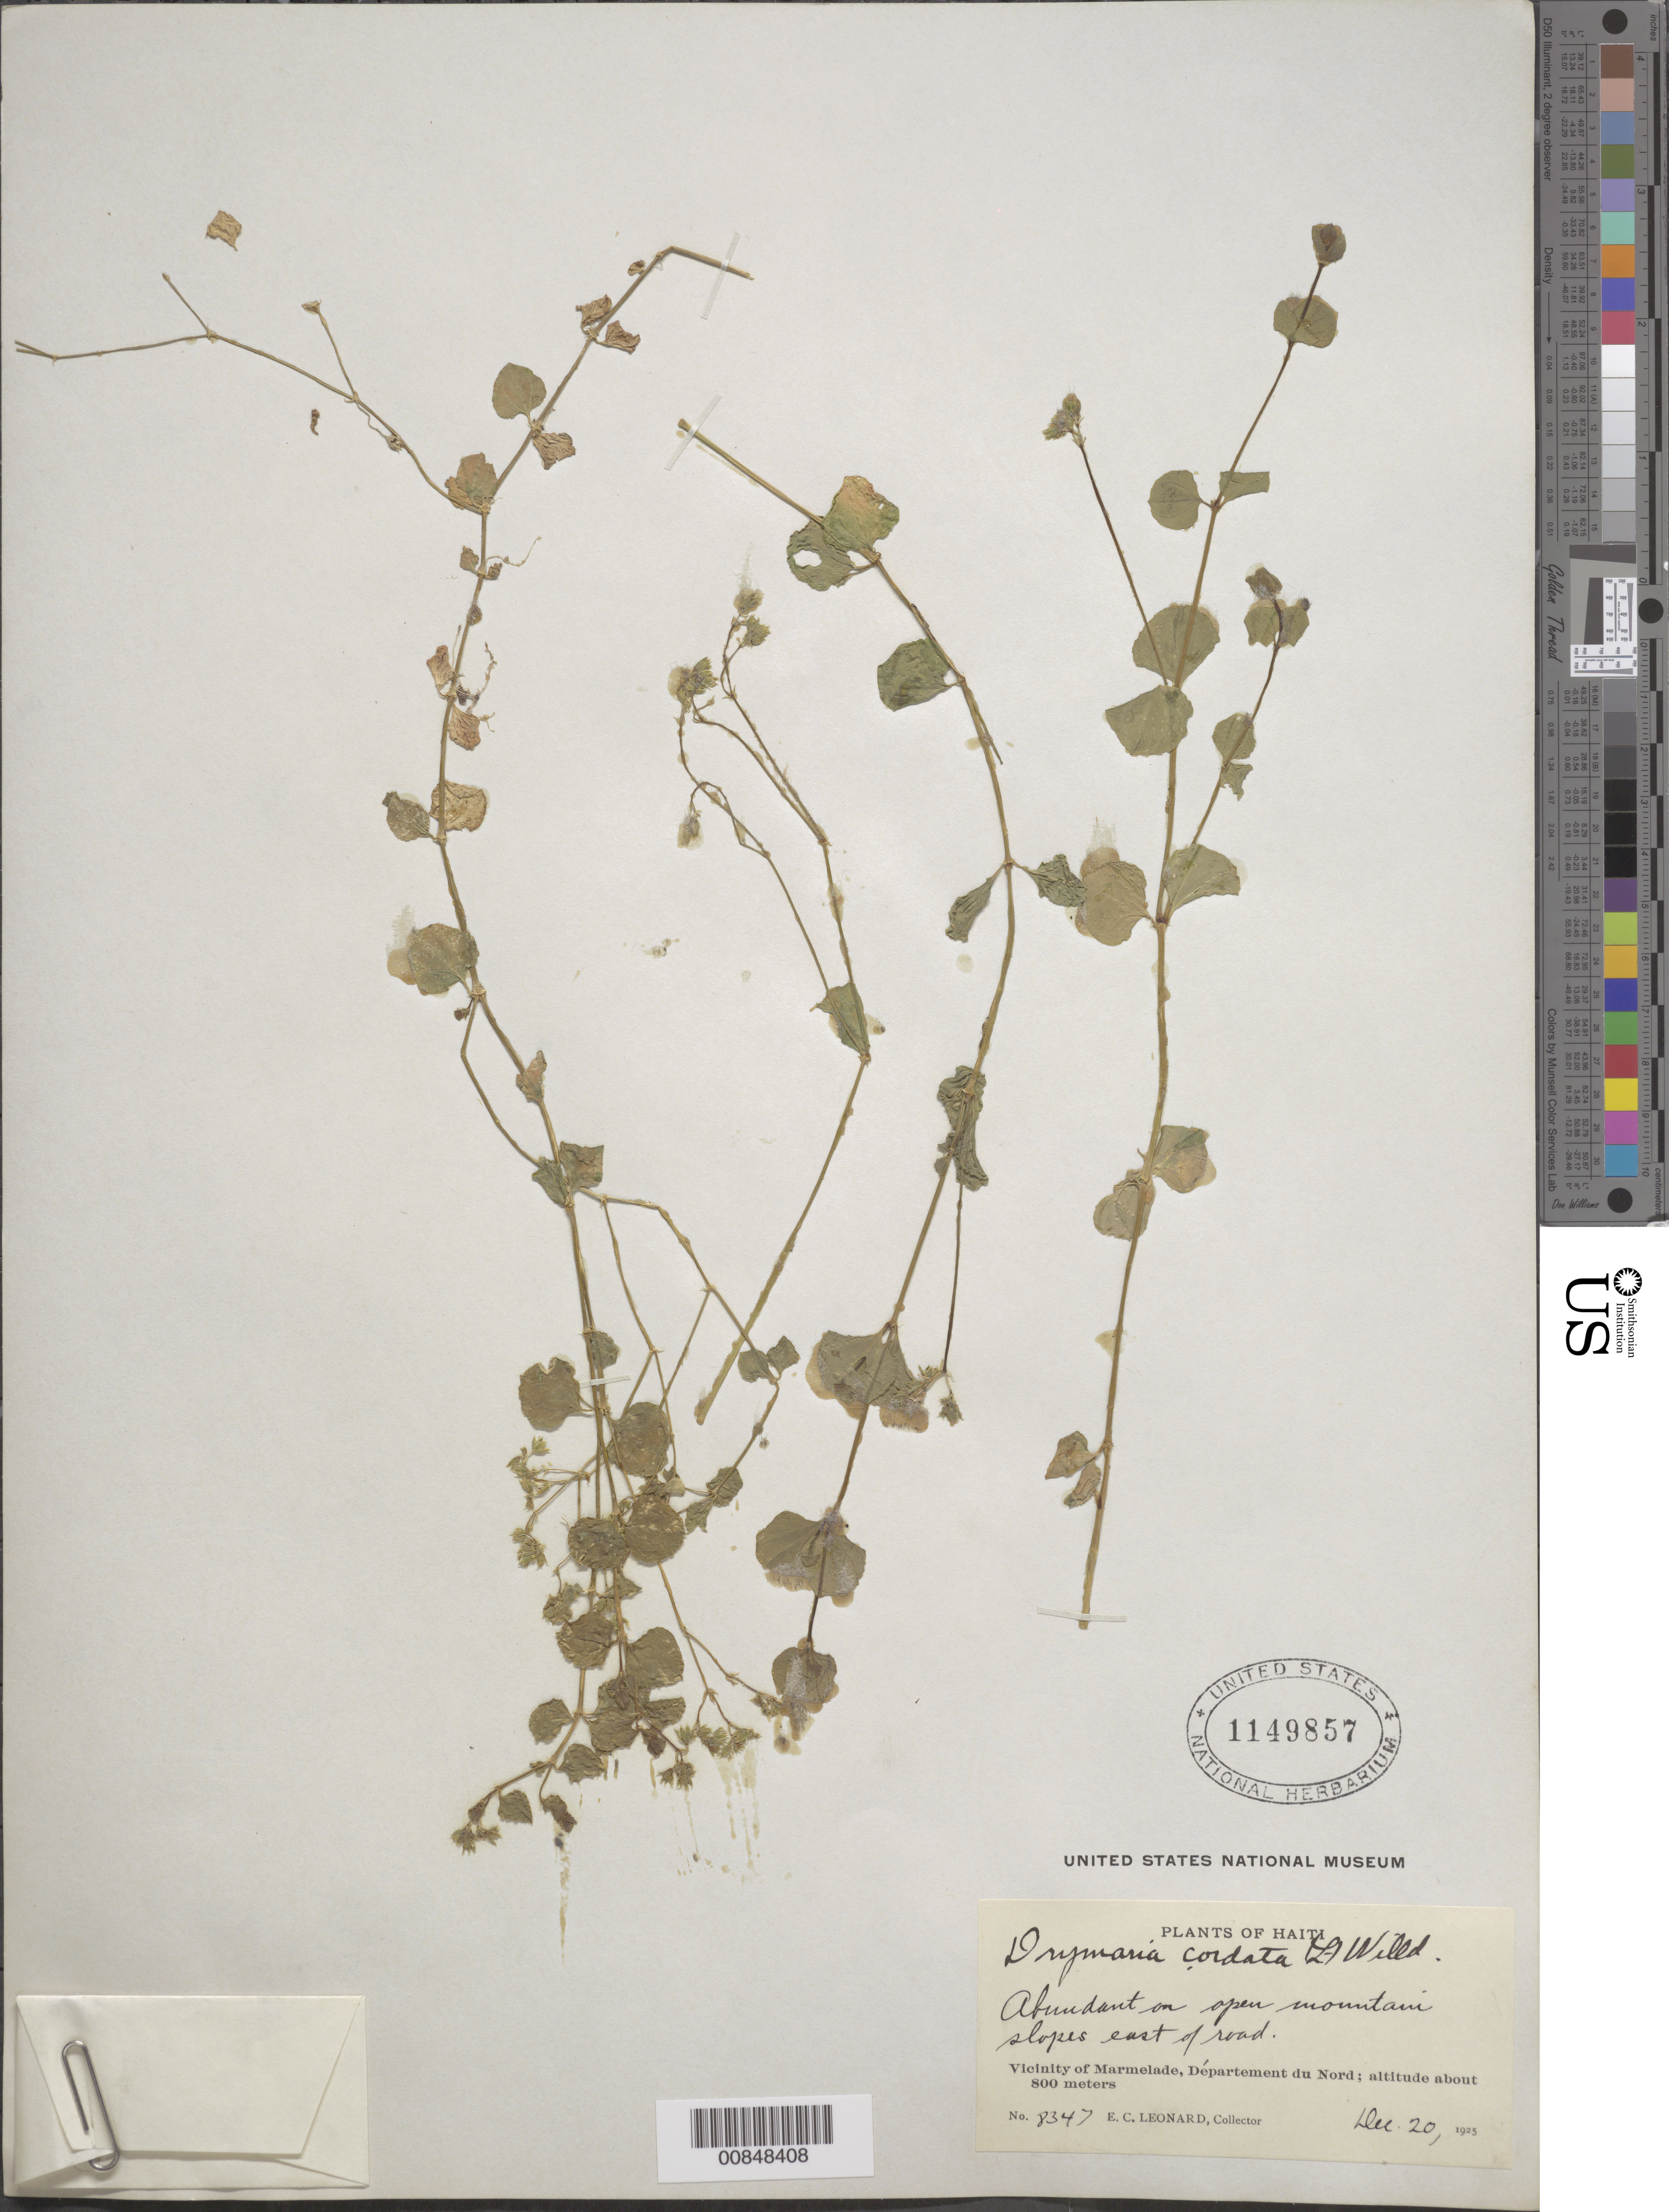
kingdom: Plantae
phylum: Tracheophyta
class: Magnoliopsida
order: Caryophyllales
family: Caryophyllaceae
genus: Drymaria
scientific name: Drymaria cordata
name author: (L.) Willd. ex Schult.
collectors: E. C. Leonard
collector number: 8347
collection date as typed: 20 Dec 1925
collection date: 1925-12-20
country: Haiti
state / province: Nord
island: Hispaniola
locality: Vicinity of Marmelade. Open mountain slopes east of road.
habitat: Open mountain slopes.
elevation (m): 800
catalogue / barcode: US 1149857